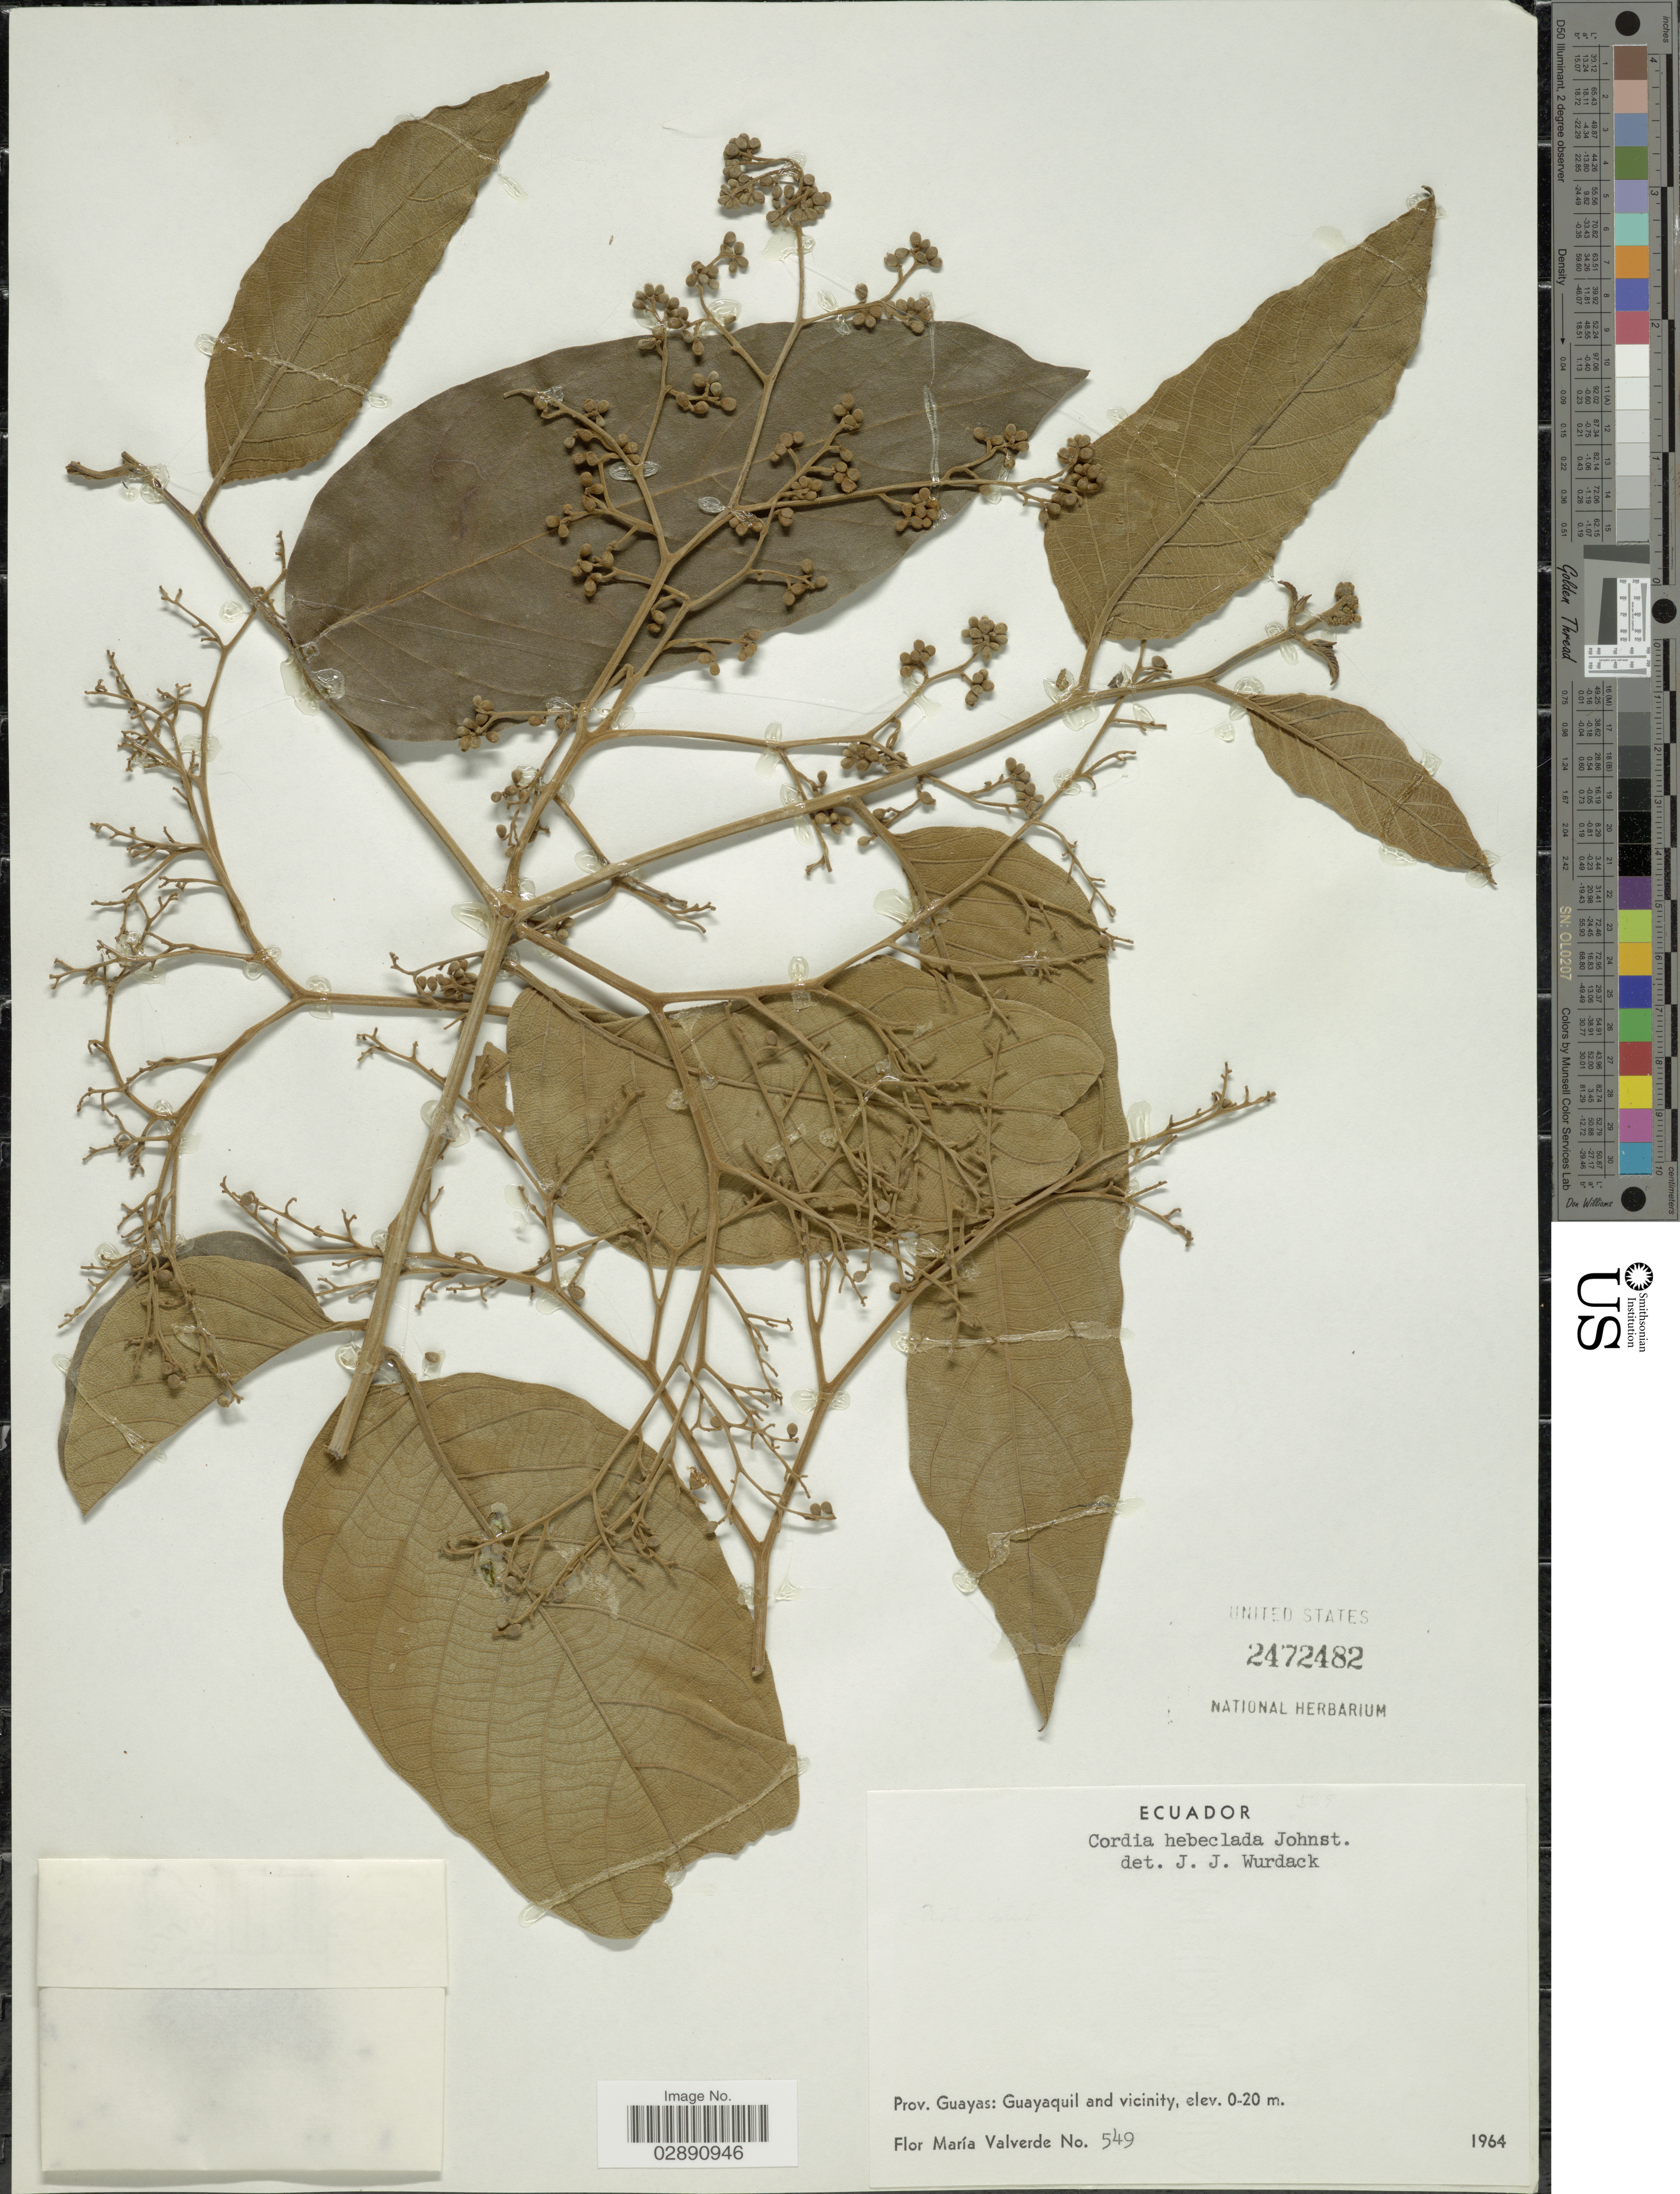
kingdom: Plantae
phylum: Tracheophyta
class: Magnoliopsida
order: Boraginales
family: Cordiaceae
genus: Cordia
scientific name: Cordia hebeclada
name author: I.M. Johnst.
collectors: F. M. Valverde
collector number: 549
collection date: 1964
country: Ecuador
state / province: Guayas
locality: Guayaquil and vicinity.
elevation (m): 0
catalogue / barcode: US 2472482